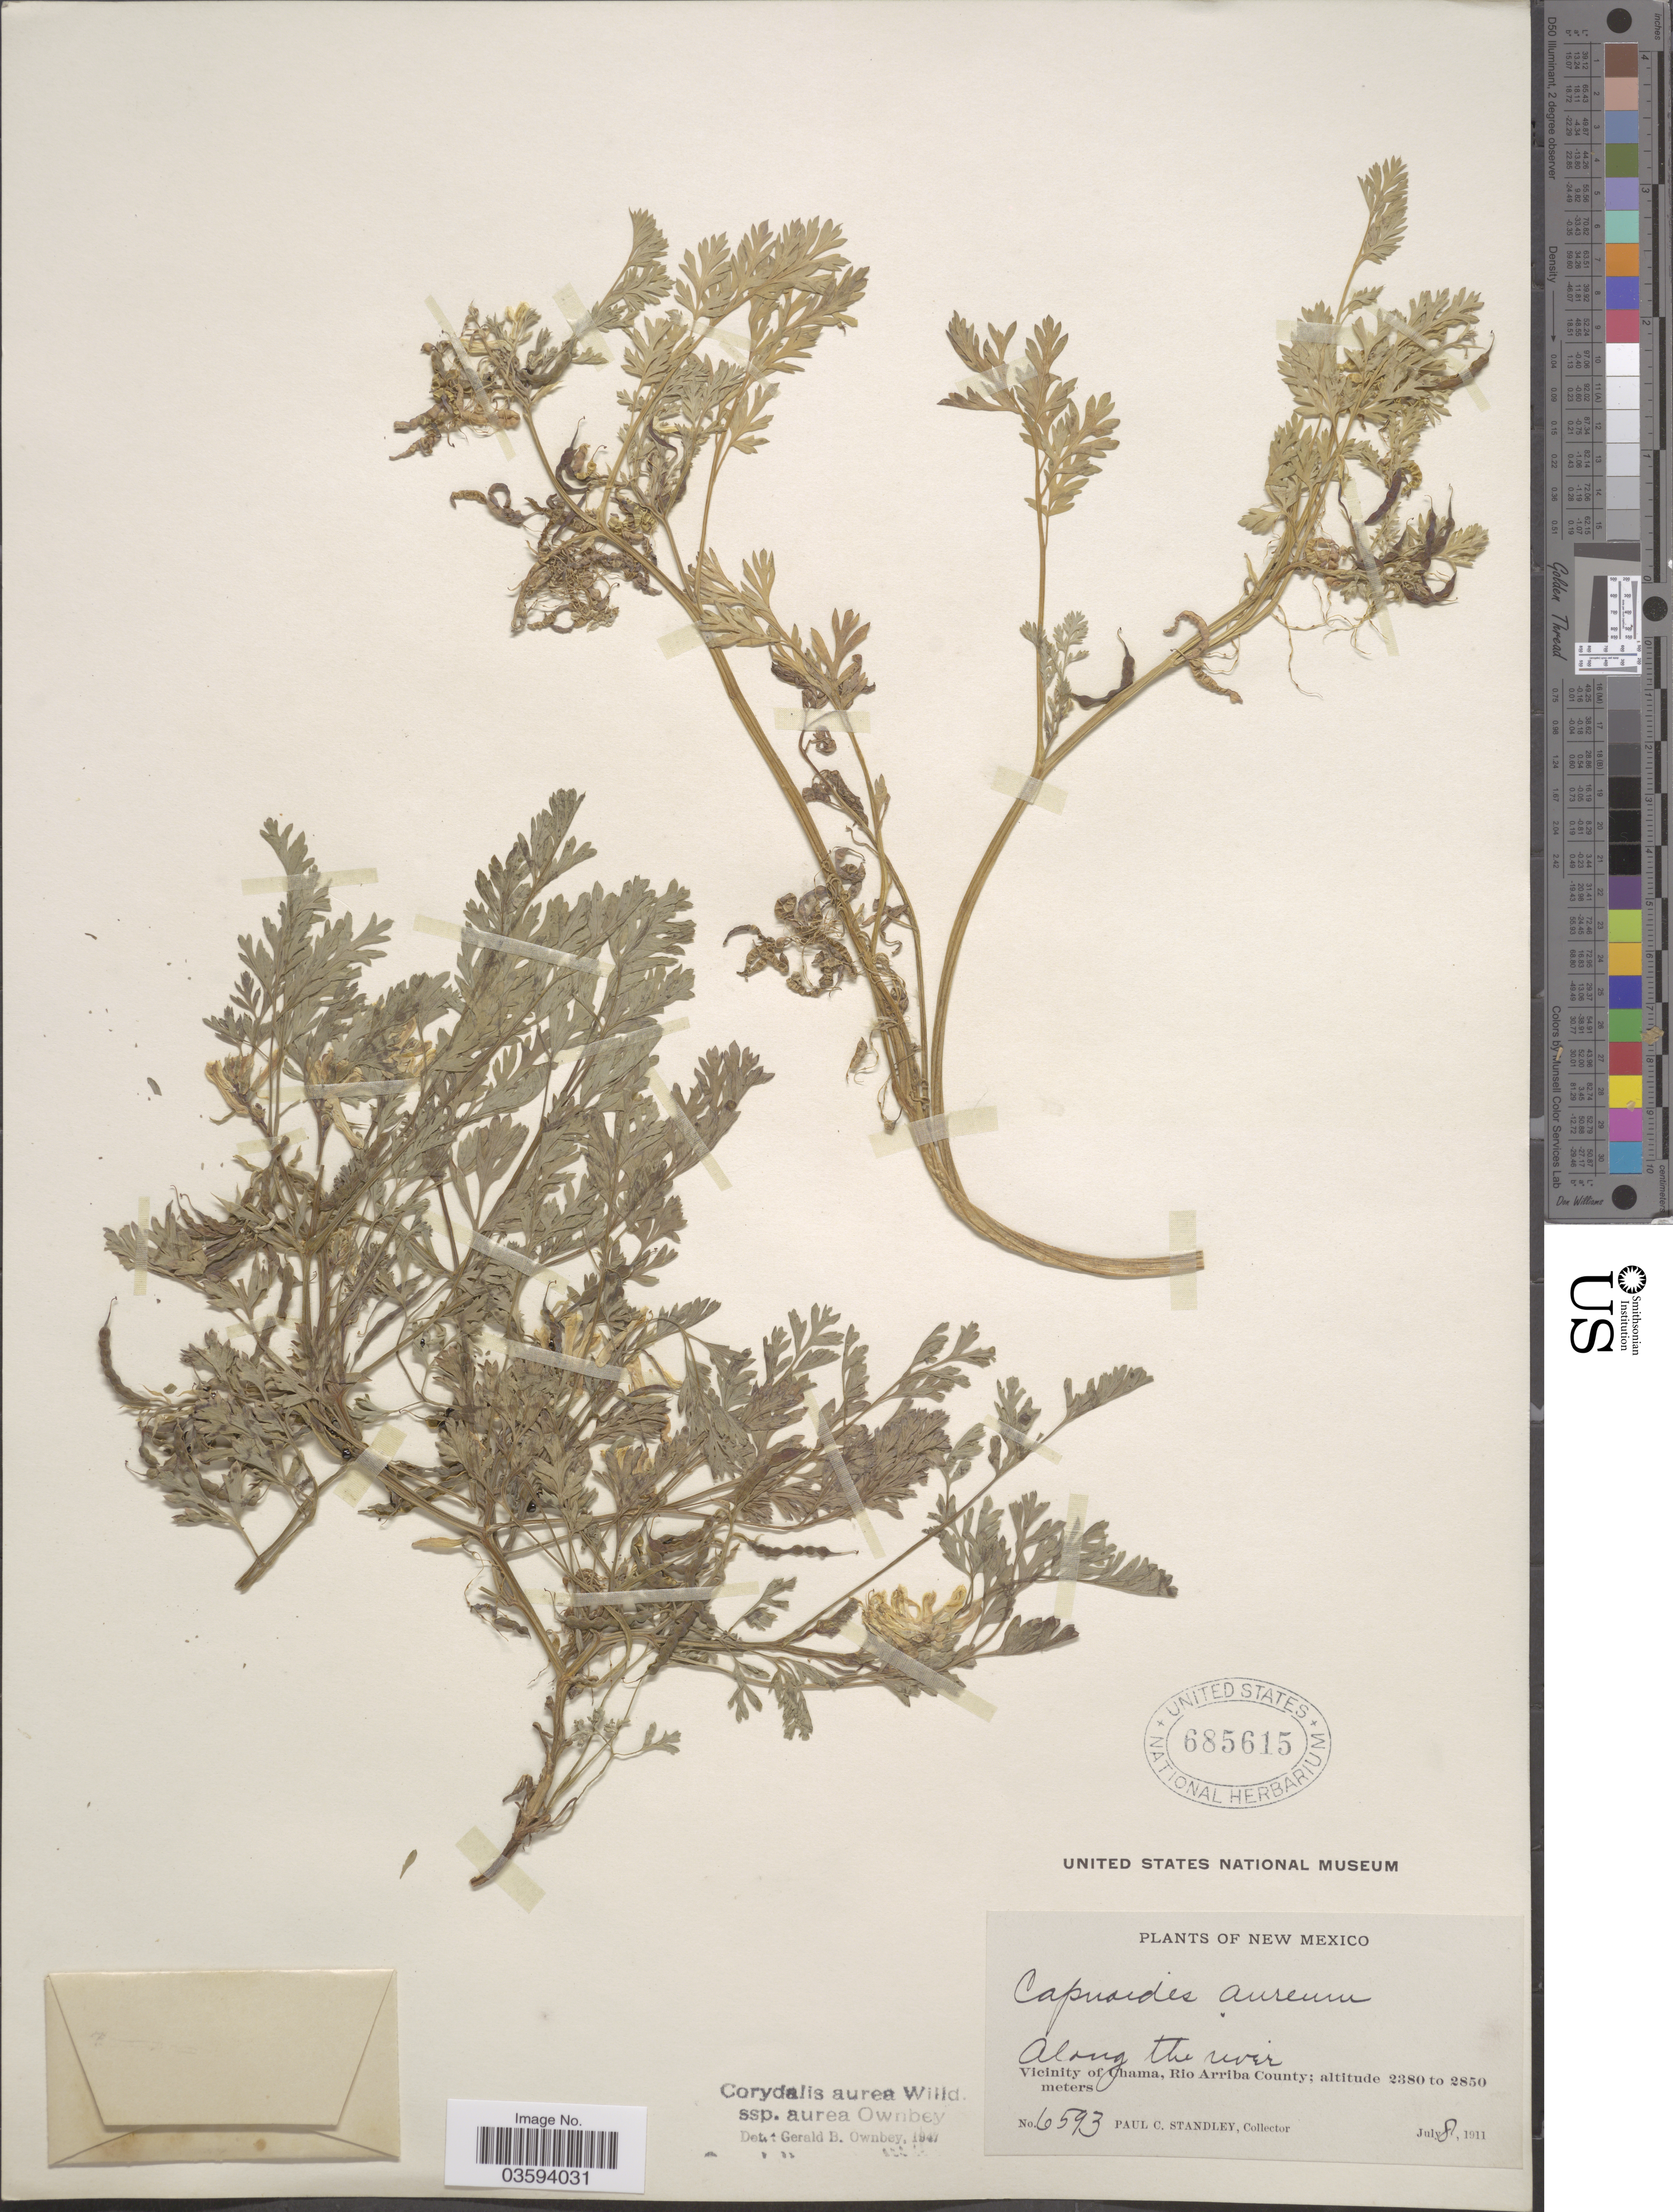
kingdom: Plantae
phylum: Tracheophyta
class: Magnoliopsida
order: Ranunculales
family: Papaveraceae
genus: Corydalis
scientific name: Corydalis aurea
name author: Willd.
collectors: P. C. Standley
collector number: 6593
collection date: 1911-07-08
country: United States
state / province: New Mexico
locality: Along the river. Vicinity of Chama, Rio Arriba County.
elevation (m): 2380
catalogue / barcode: US 685615